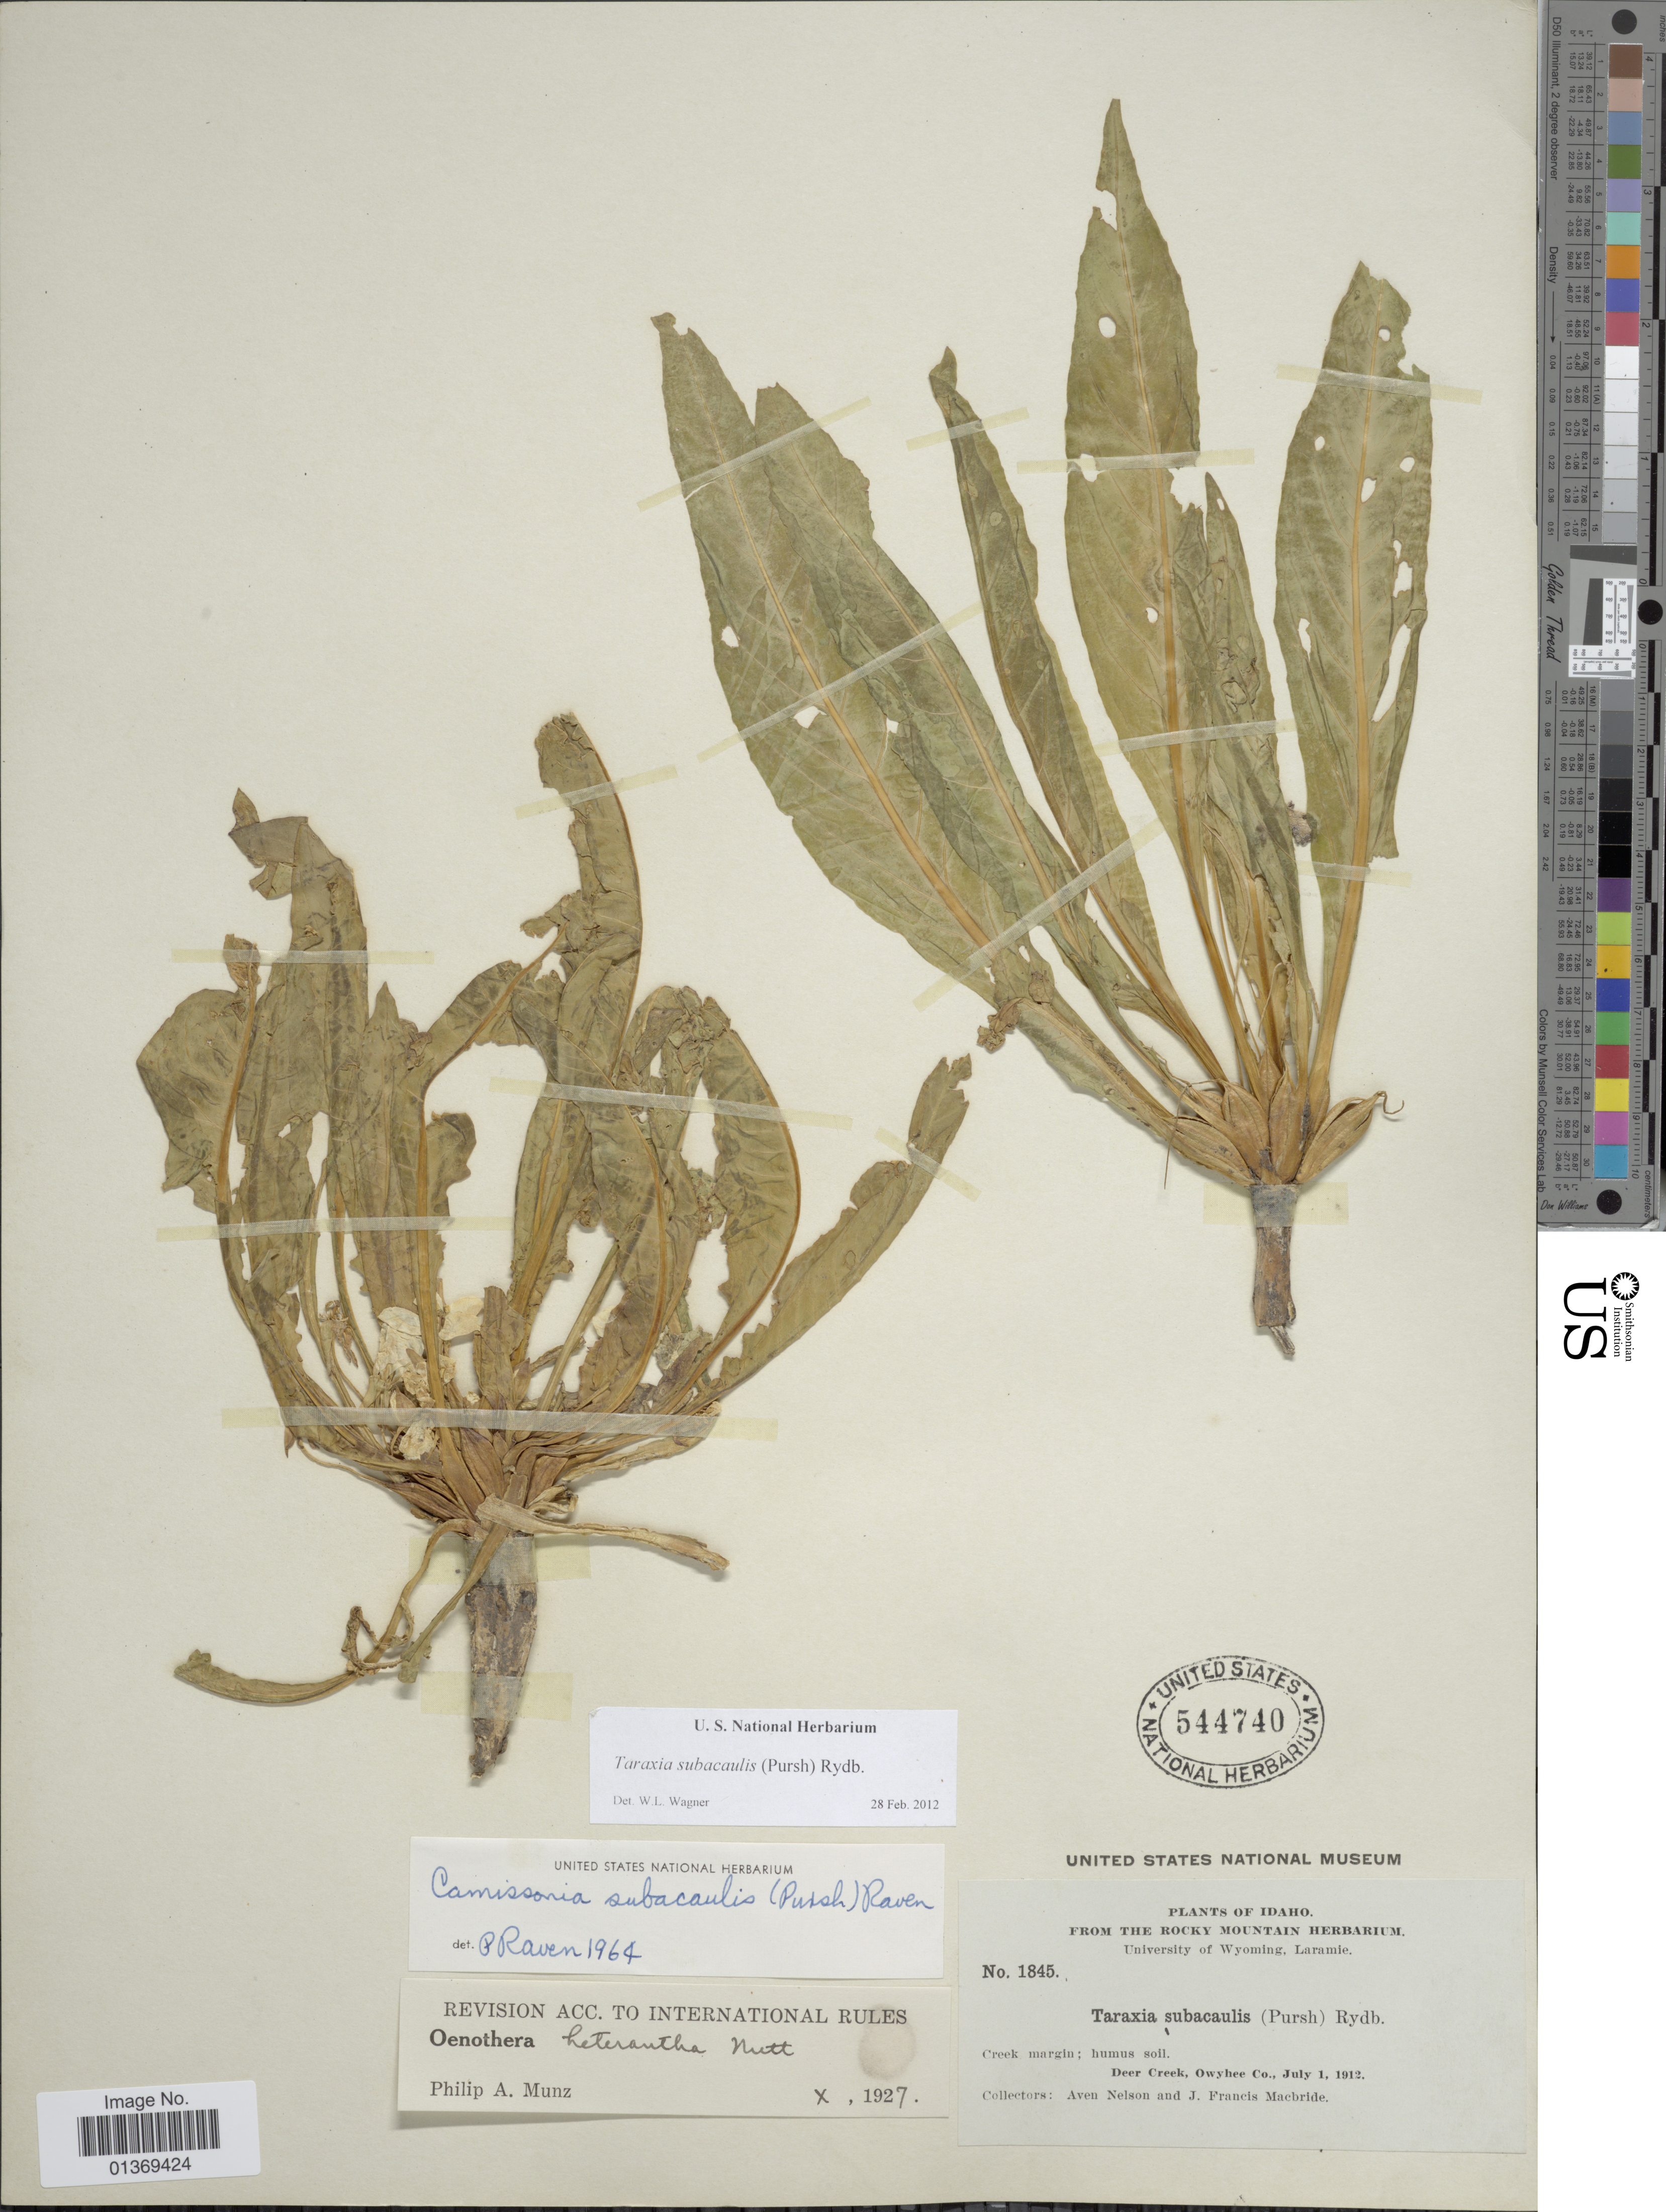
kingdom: Plantae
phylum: Tracheophyta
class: Magnoliopsida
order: Myrtales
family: Onagraceae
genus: Taraxia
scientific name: Taraxia subacaulis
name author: (Pursh) Rydb.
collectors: A. Nelson & J. F. Macbride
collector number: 1845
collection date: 1912-07-01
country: United States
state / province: Idaho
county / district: Owyhee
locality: Deer Creek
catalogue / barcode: US 544740